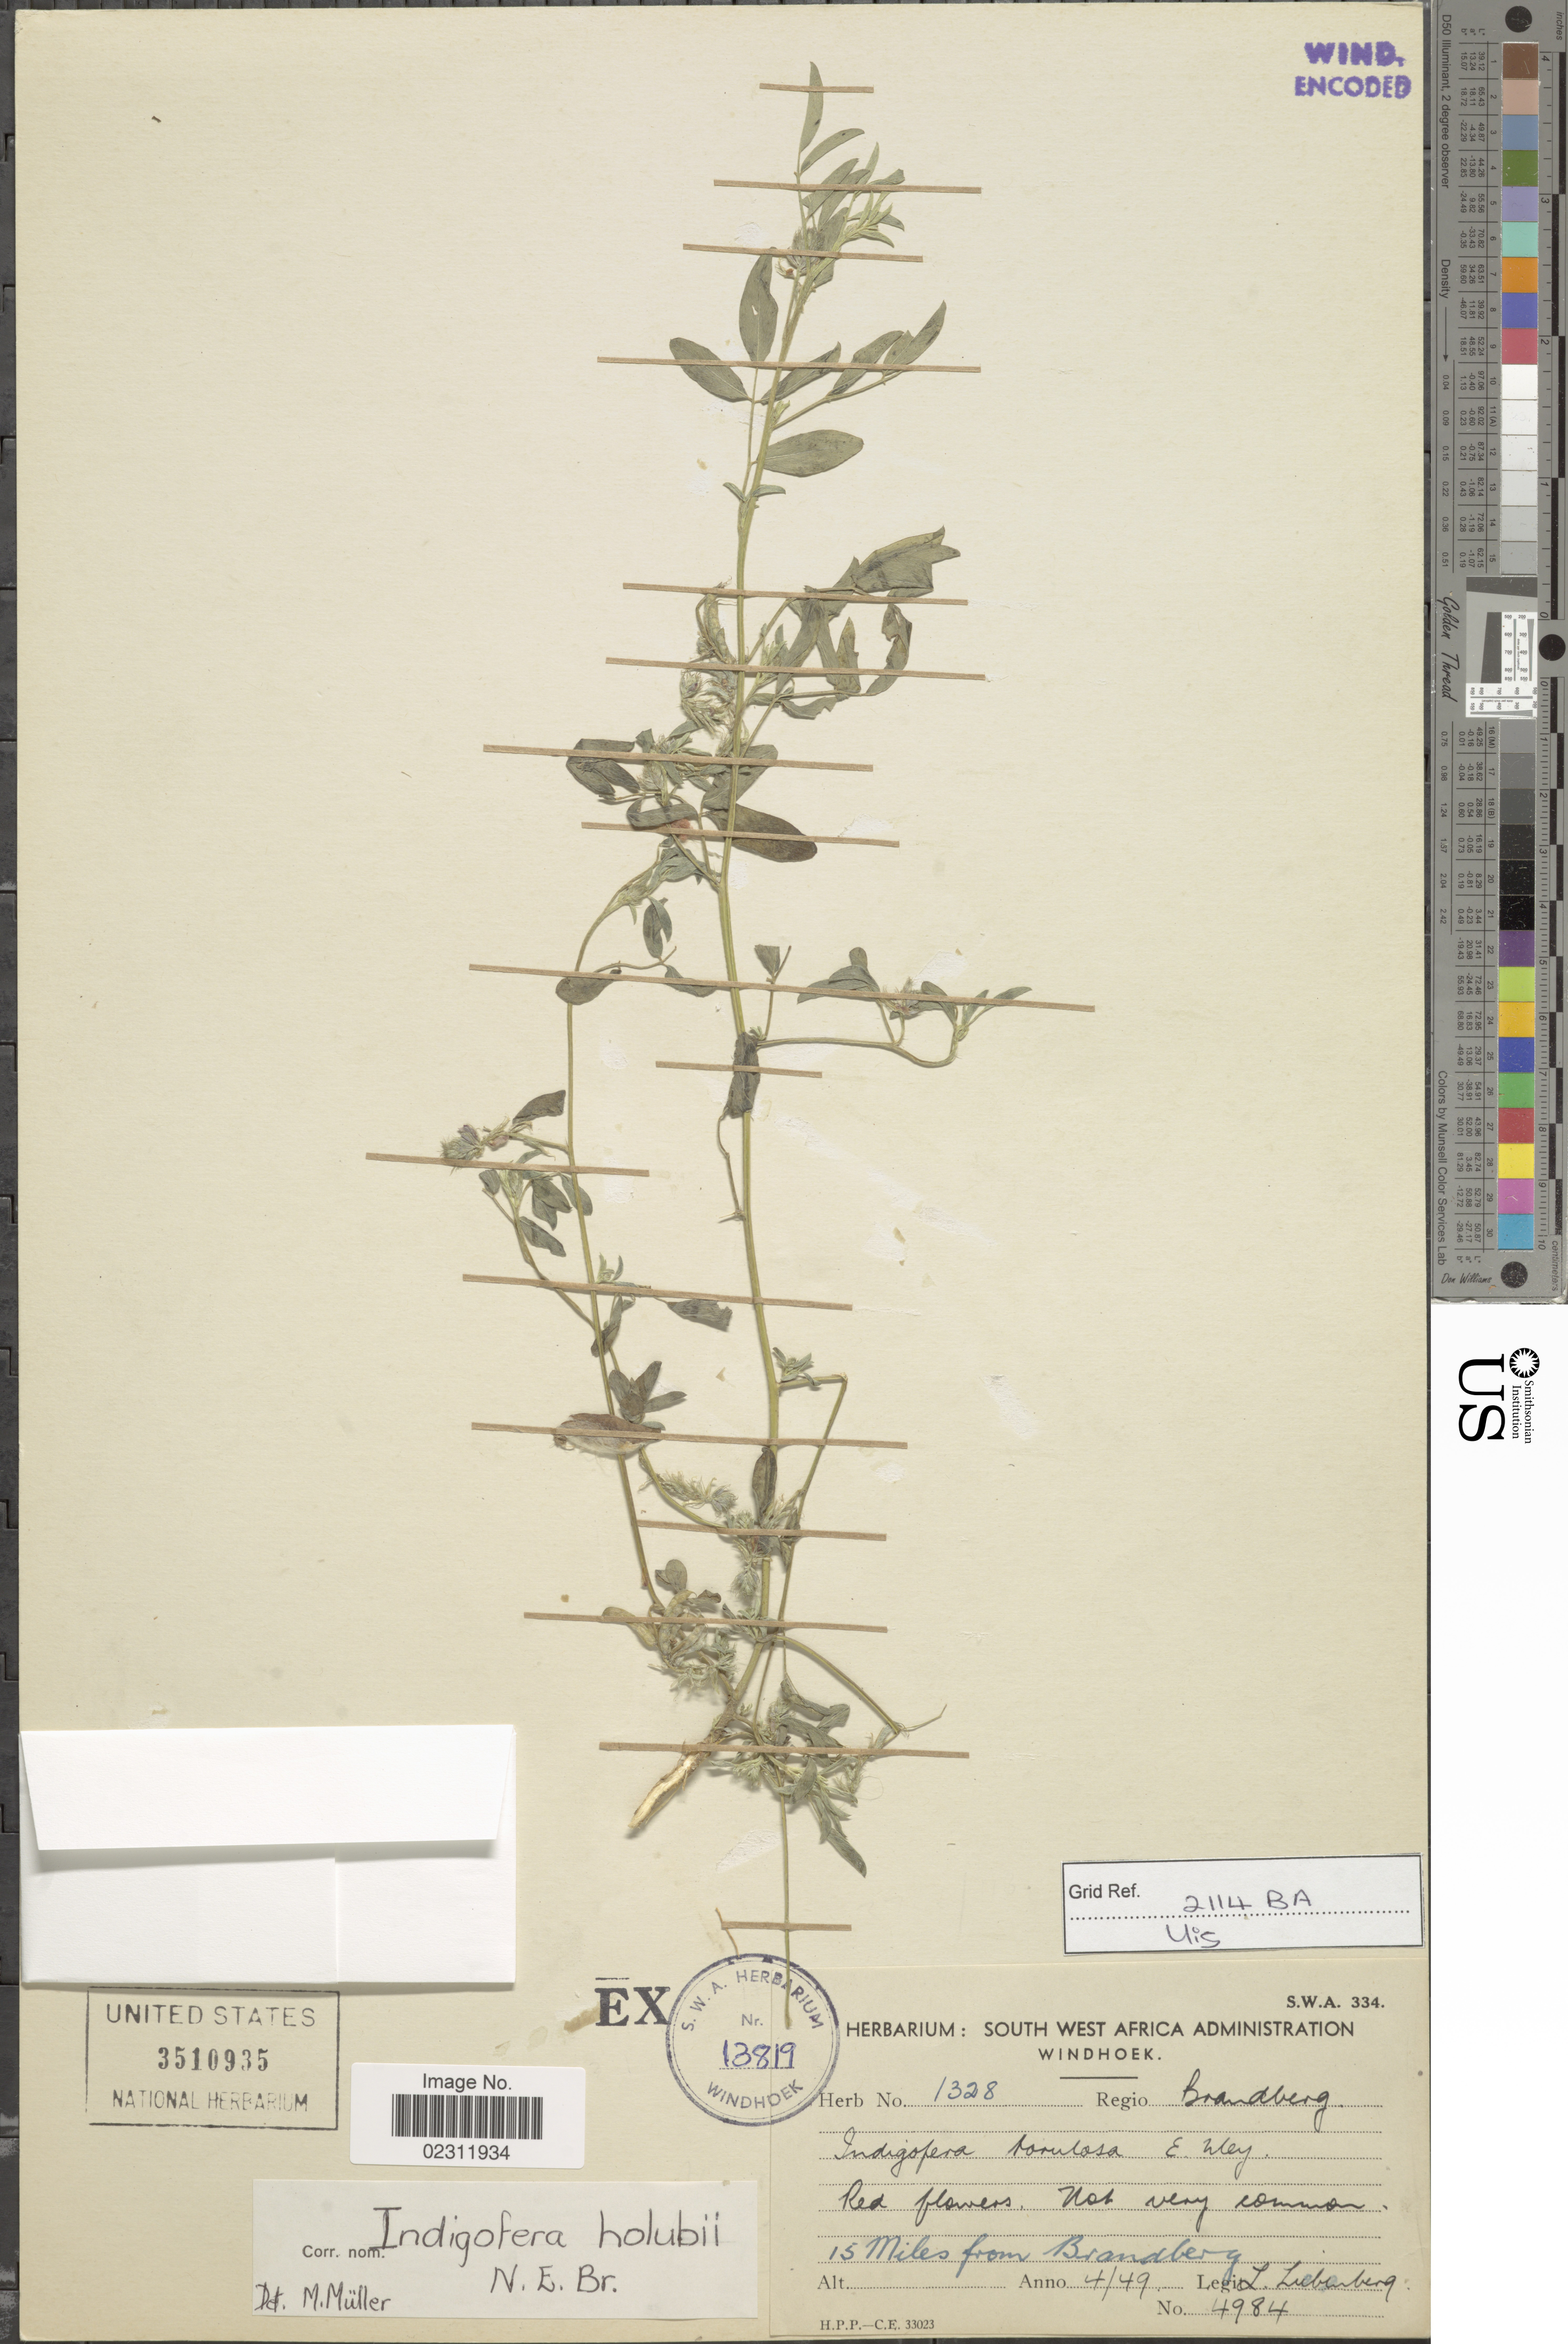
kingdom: Plantae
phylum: Tracheophyta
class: Magnoliopsida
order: Fabales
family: Fabaceae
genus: Indigofera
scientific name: Indigofera holubii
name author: N.E. Br.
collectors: L. Liebenberg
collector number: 4984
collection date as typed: Transcribed d/m/y: /4/49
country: Namibia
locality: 15 miles from Brandberg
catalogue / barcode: US 3510935